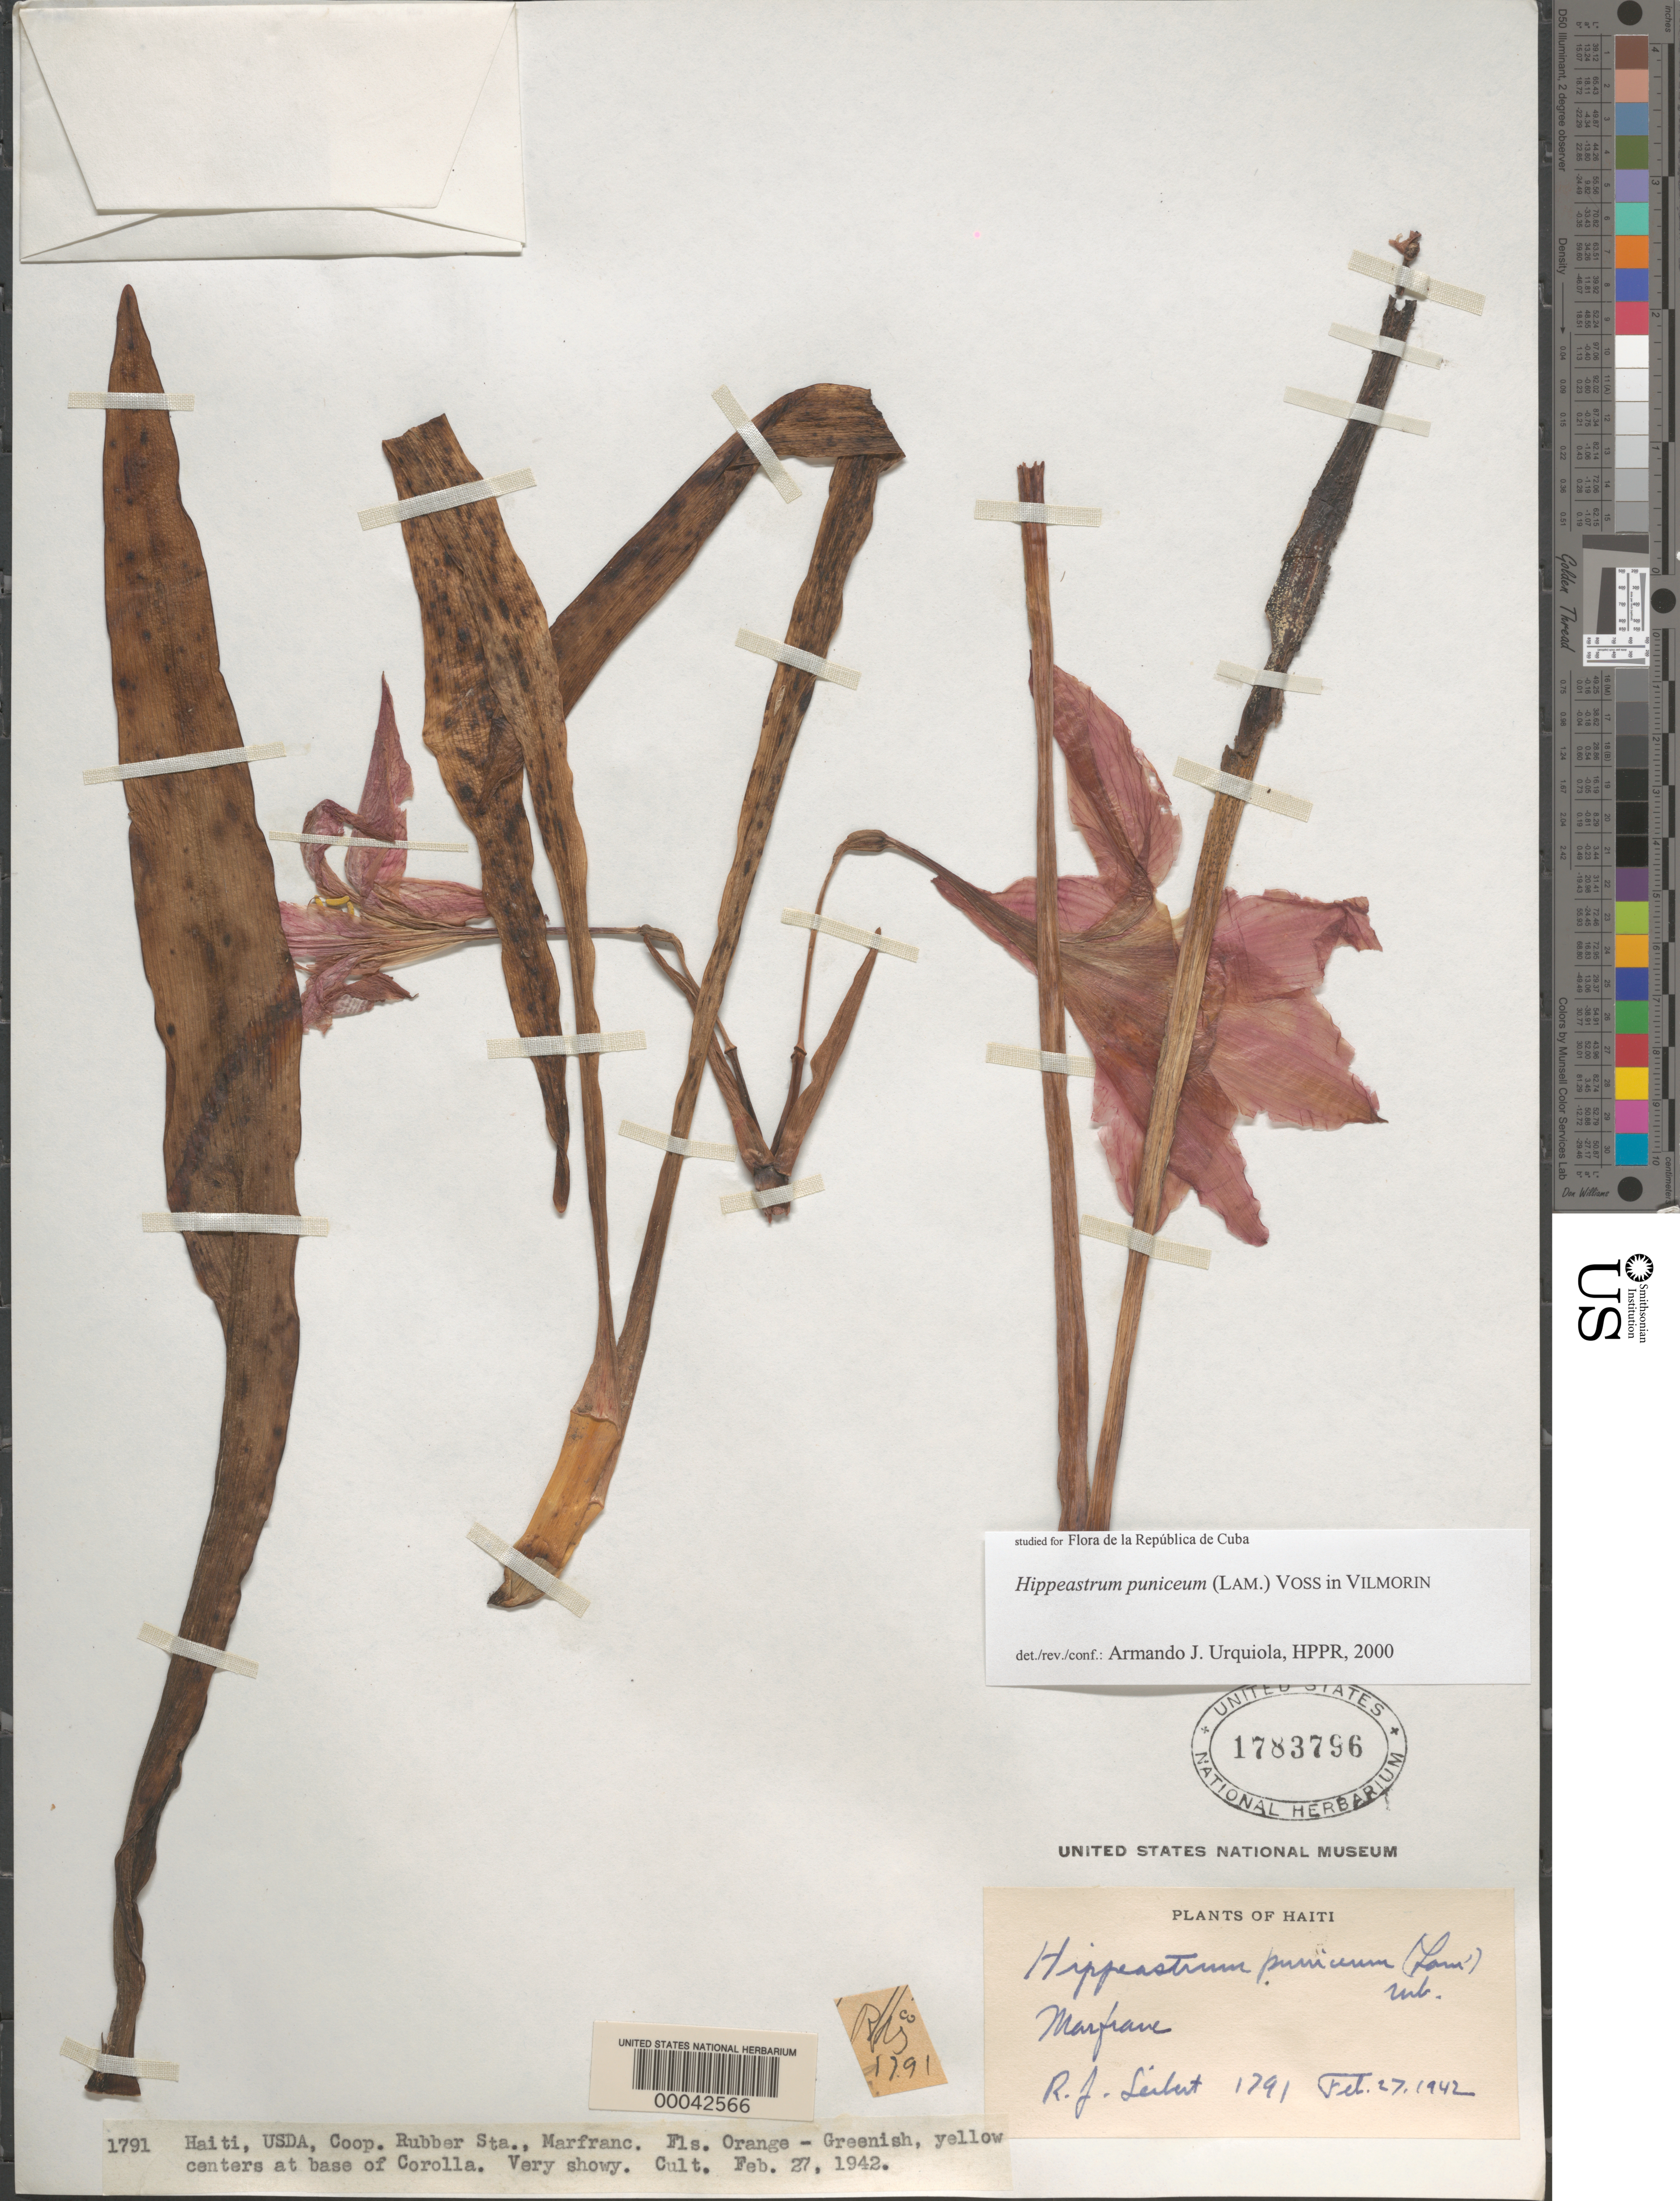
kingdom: Plantae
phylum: Tracheophyta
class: Liliopsida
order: Asparagales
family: Amaryllidaceae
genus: Hippeastrum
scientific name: Hippeastrum puniceum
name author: (Lam.) Voss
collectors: R. Leibert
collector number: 1791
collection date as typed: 27 Feb 1942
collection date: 1942-02-27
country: Haiti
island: Hispaniola Island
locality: Marfranc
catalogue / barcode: US 1783796